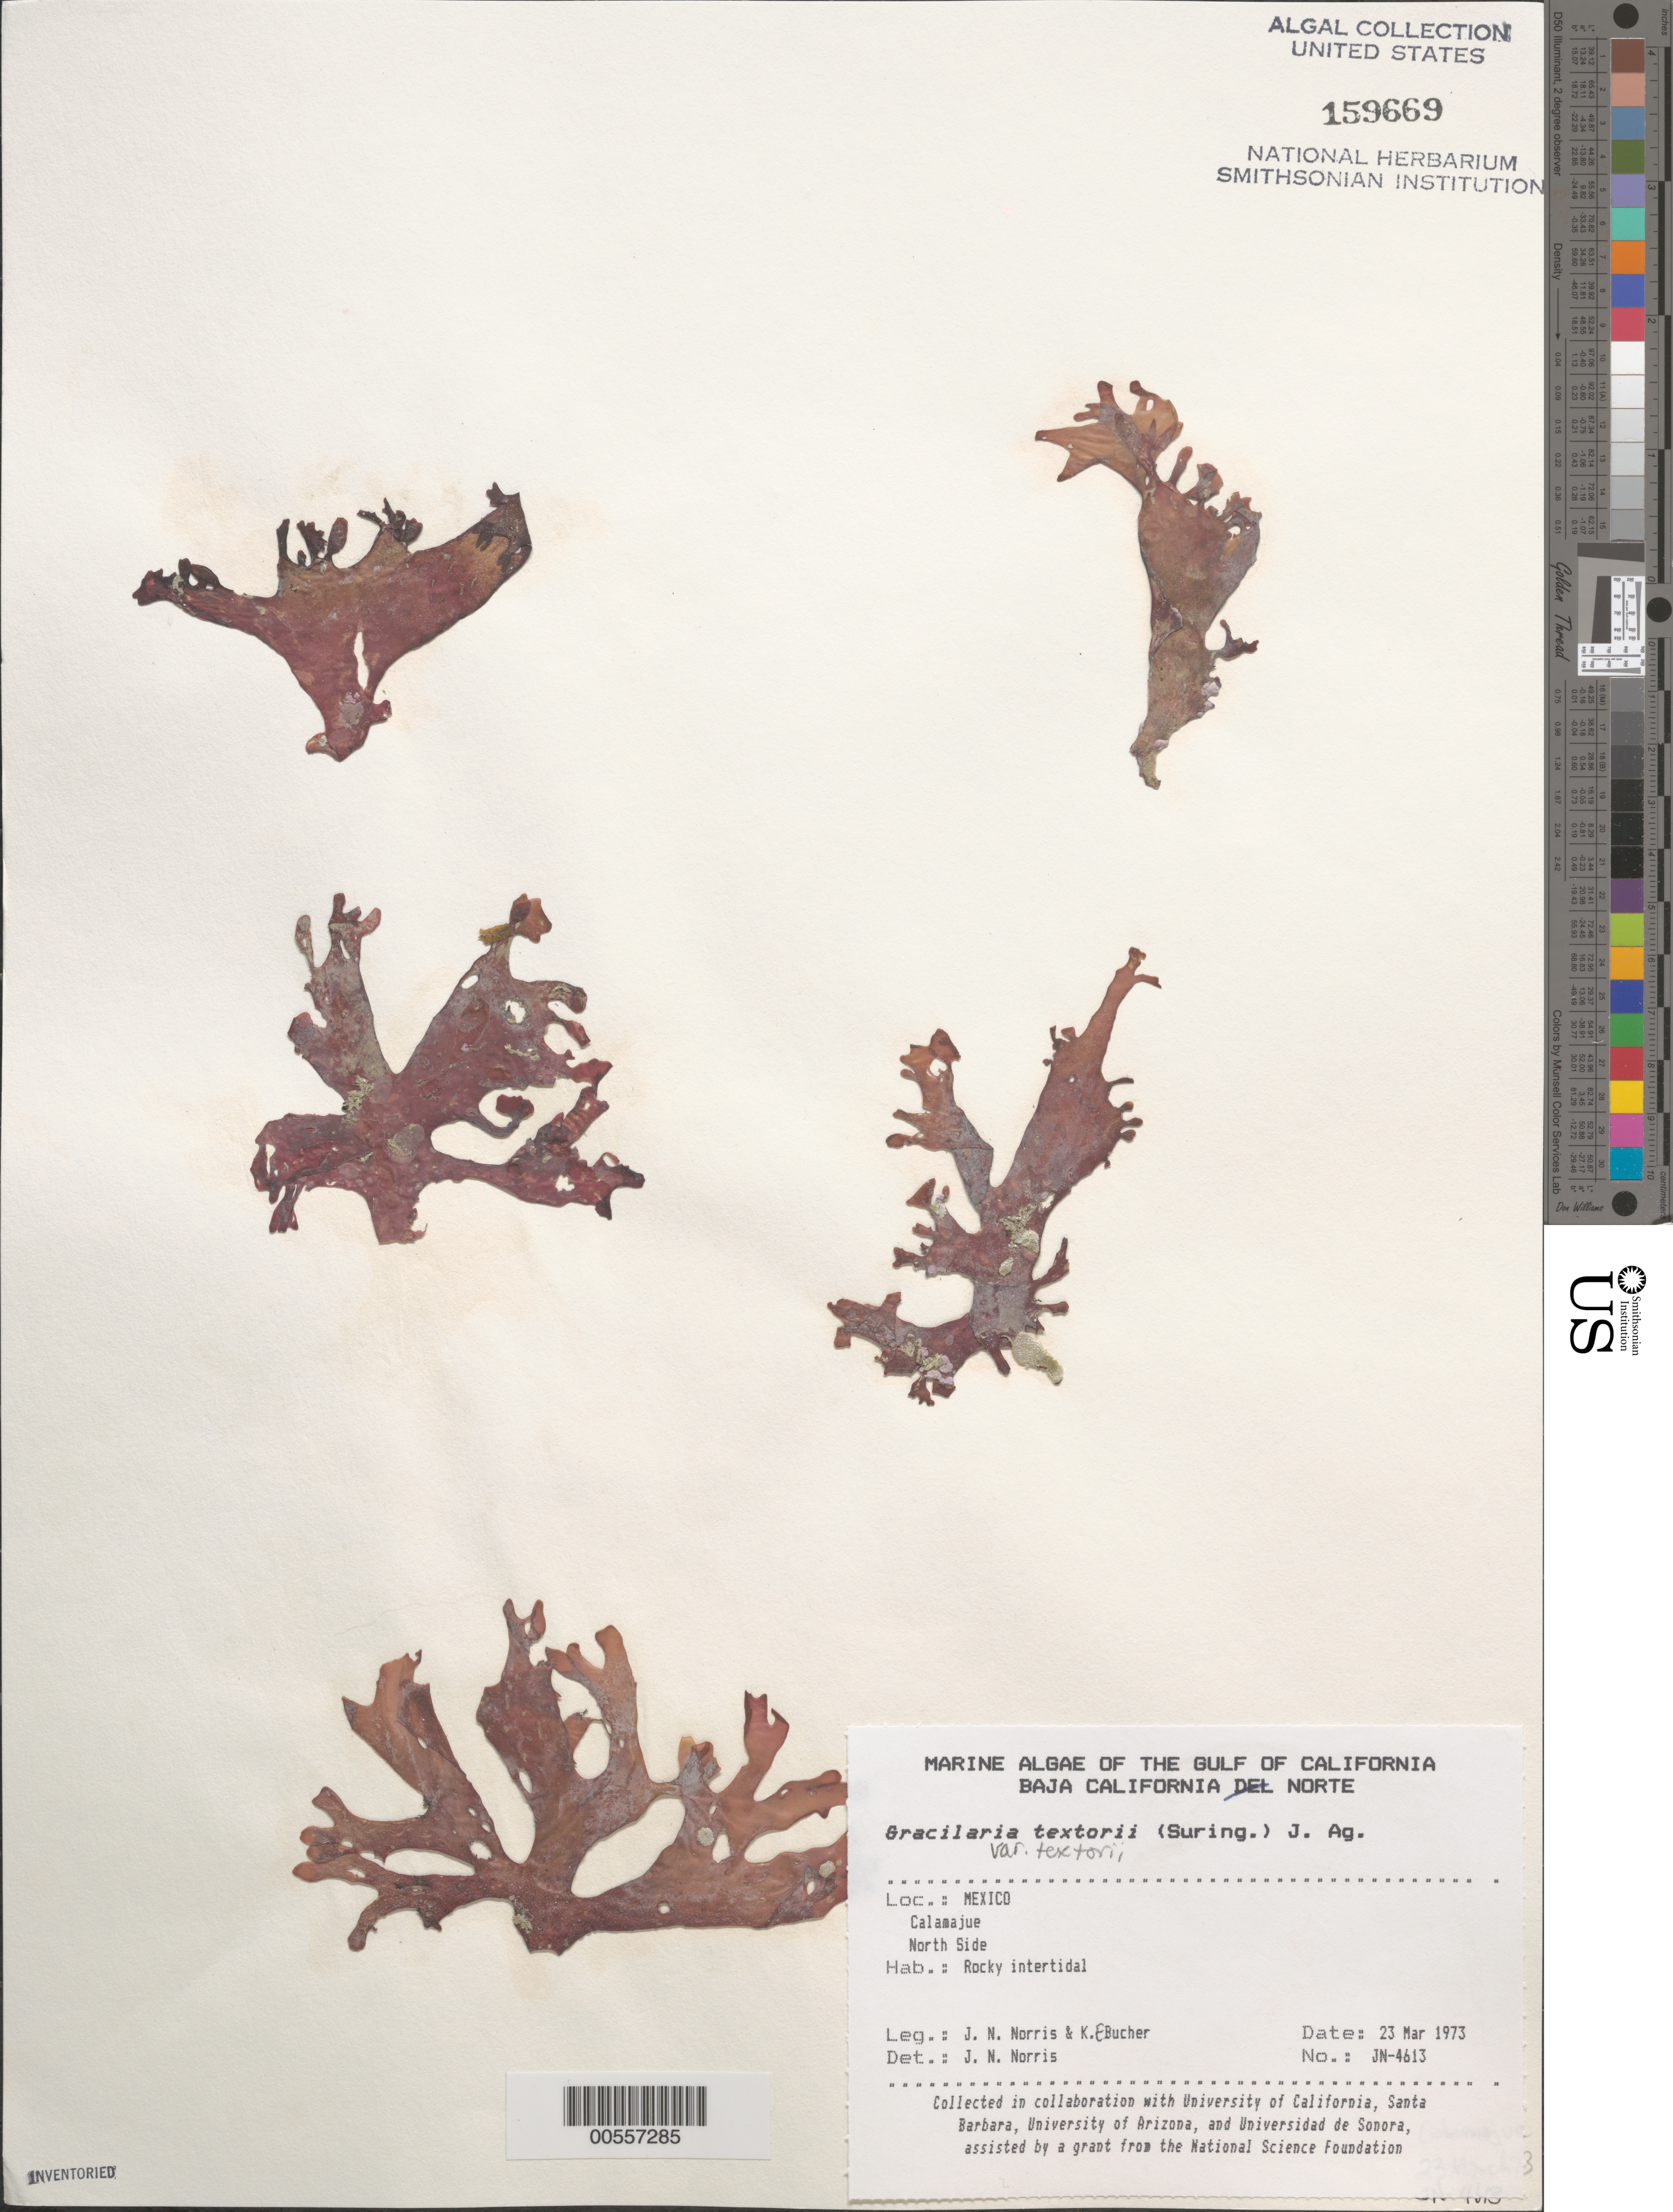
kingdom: Plantae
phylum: Rhodophyta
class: Florideophyceae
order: Gracilariales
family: Gracilariaceae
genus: Gracilaria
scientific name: Gracilaria textorii var. textorii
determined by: Norris, James N.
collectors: J. N. Norris & K. E. Bucher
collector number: JN-4613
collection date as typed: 23 Mar 1973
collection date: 1973-03-23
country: Mexico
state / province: Baja California Norte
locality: Calamajue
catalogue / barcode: US 159669